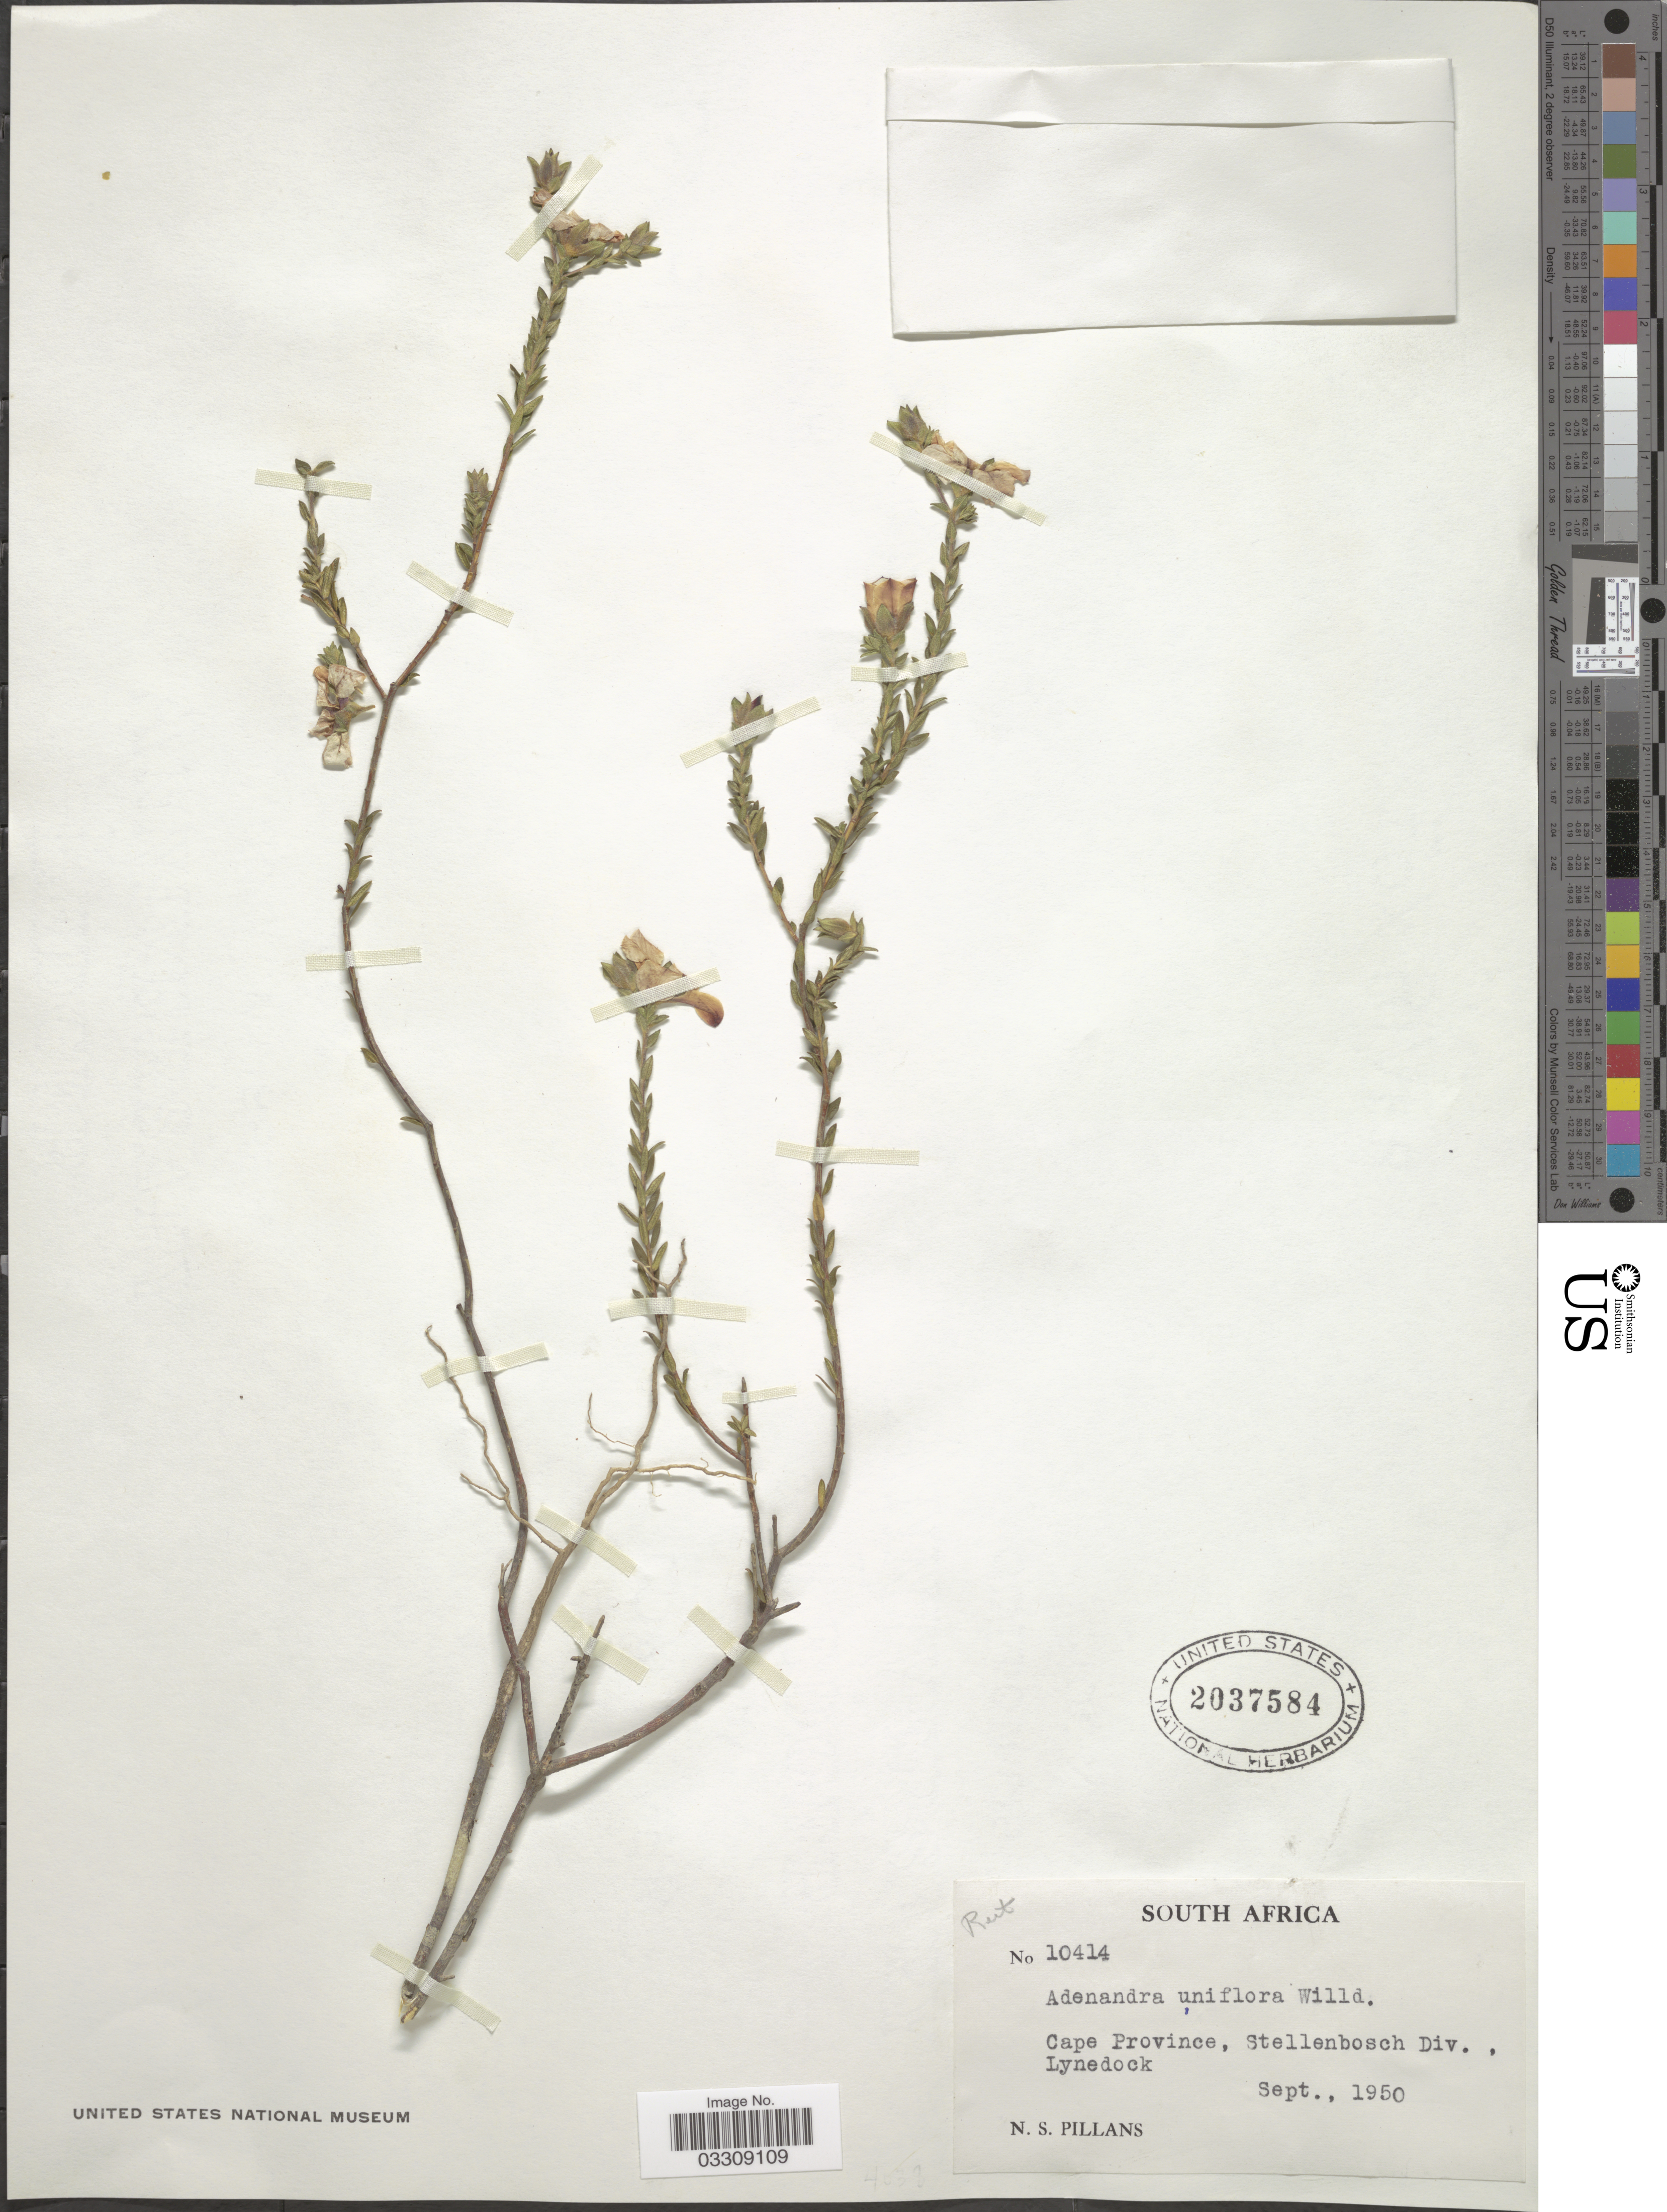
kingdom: Plantae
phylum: Tracheophyta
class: Magnoliopsida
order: Sapindales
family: Rutaceae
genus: Adenandra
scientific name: Adenandra uniflora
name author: (L.) Willd.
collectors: N. S. Pillans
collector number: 10414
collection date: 1950-09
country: South Africa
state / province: Western Cape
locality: Stellenbosch Div., Lynedock.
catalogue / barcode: US 2037584